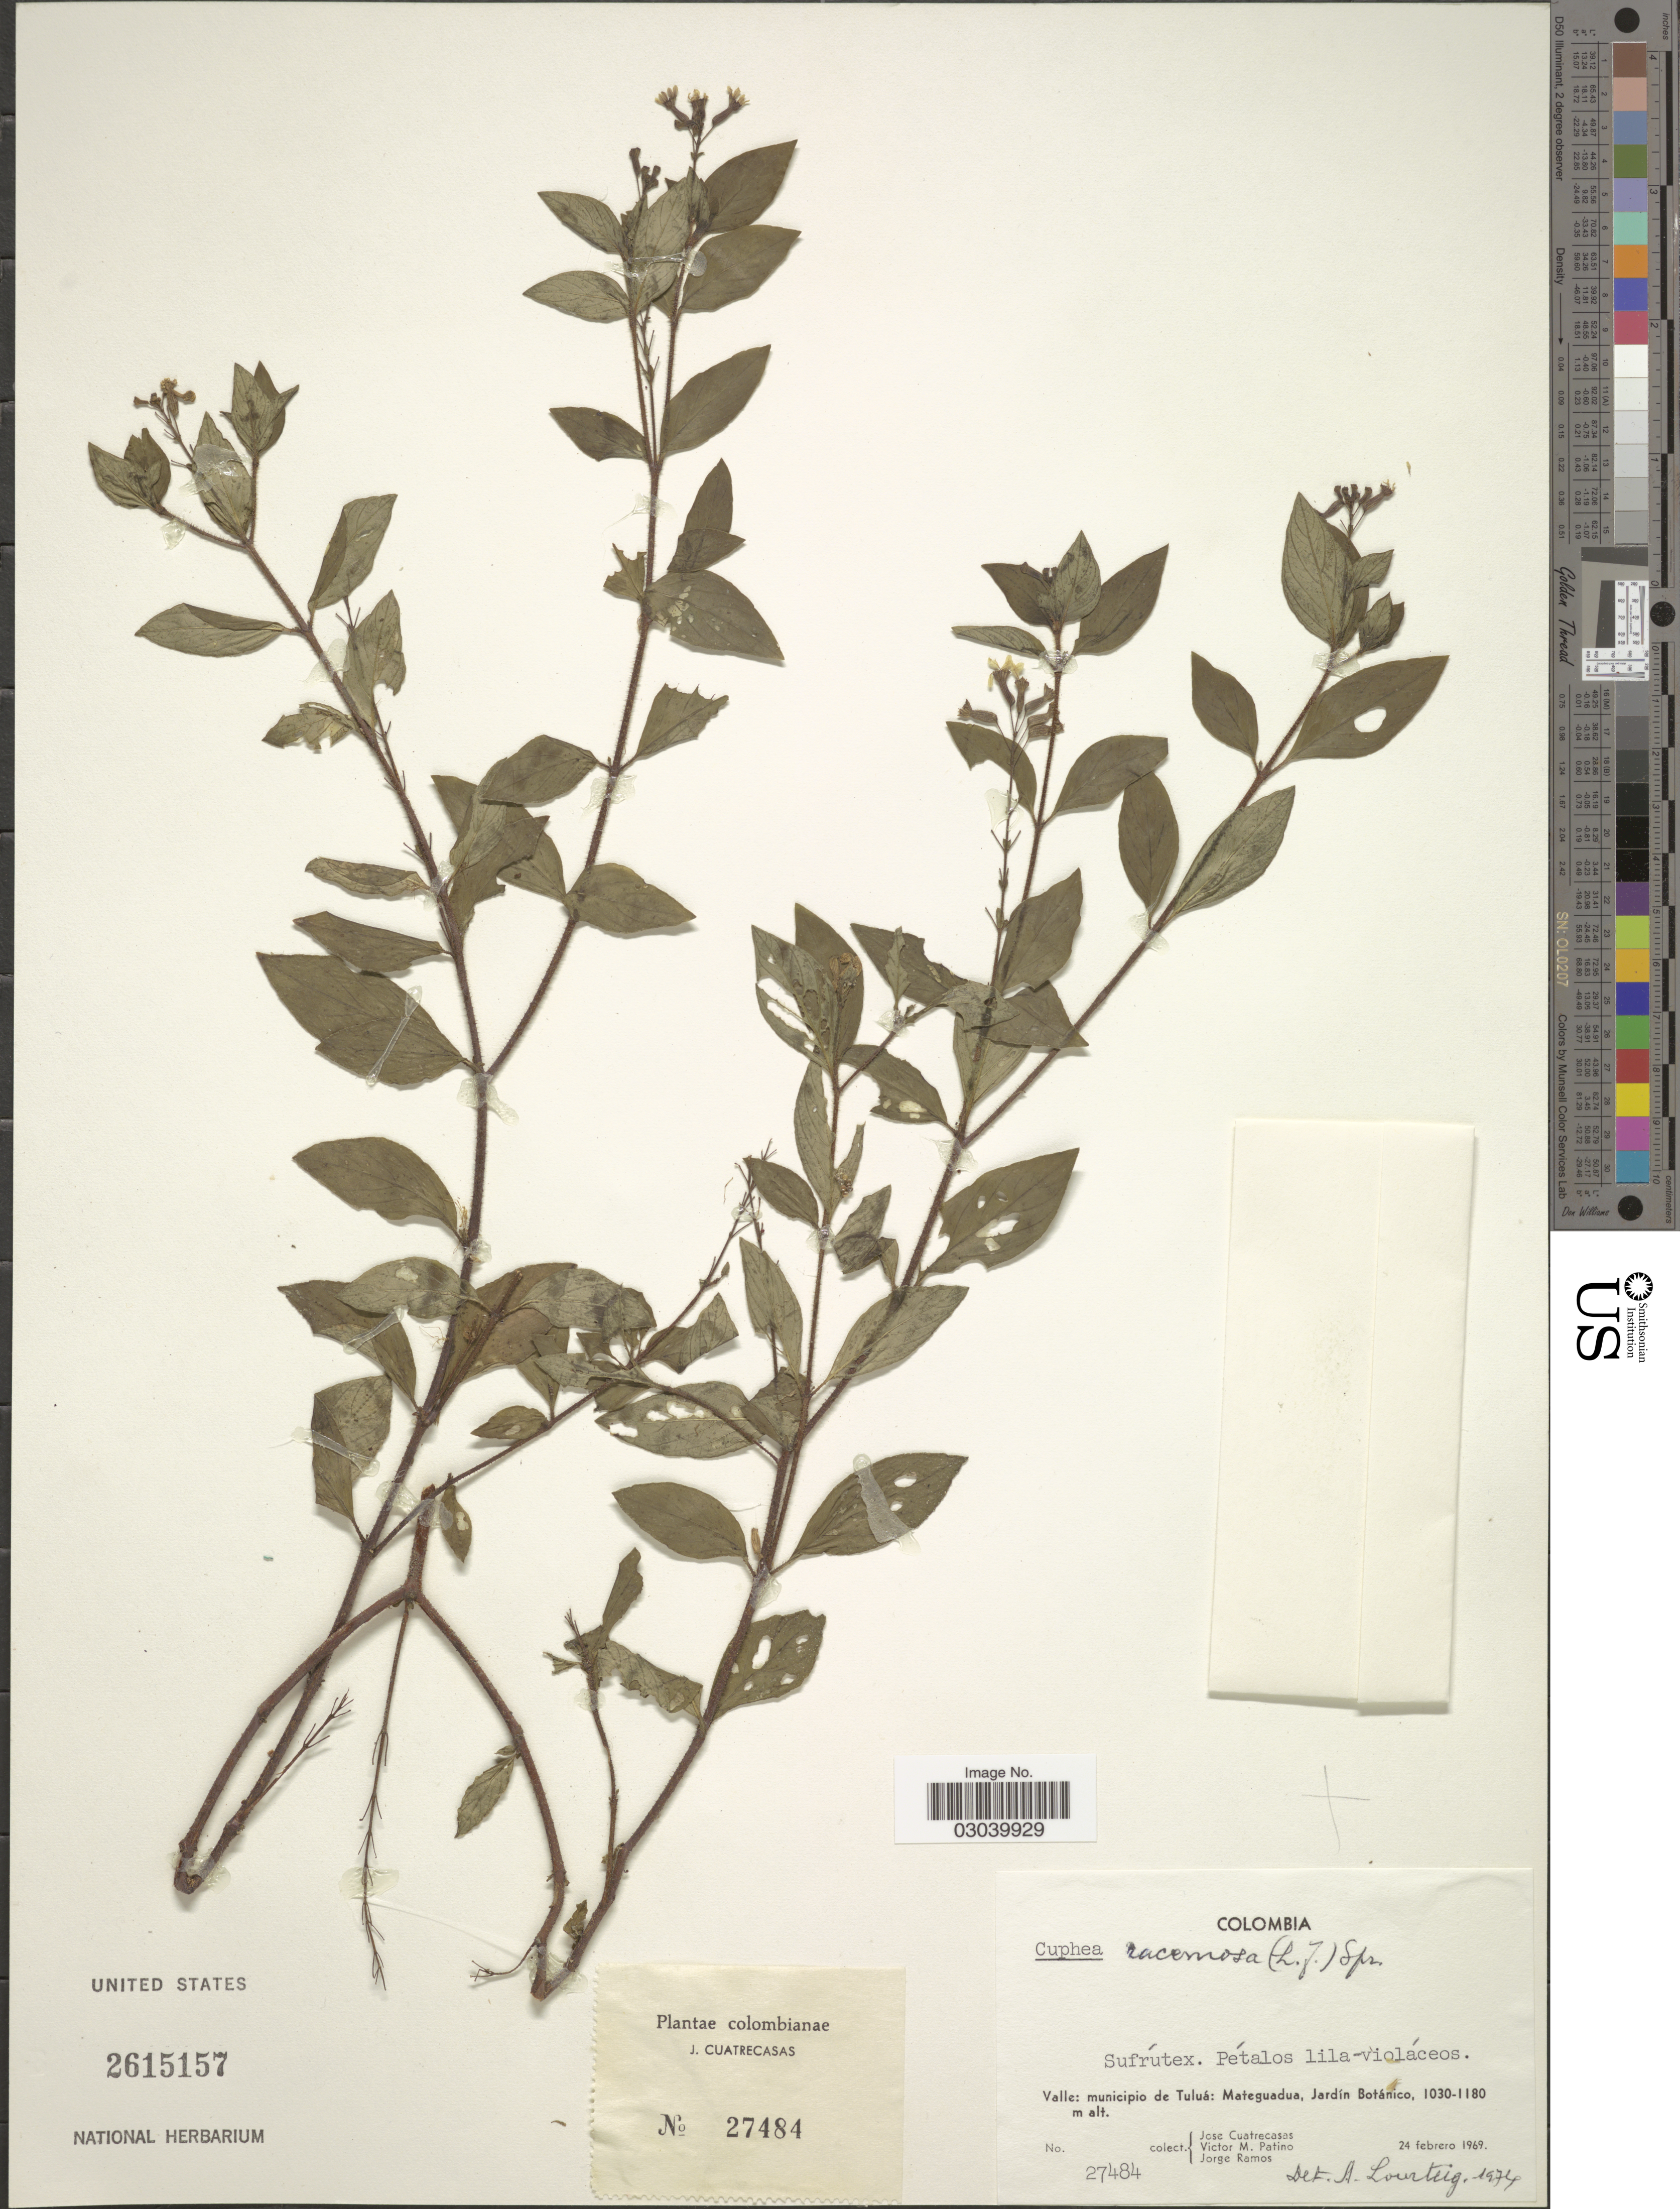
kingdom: Plantae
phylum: Tracheophyta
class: Magnoliopsida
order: Myrtales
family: Lythraceae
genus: Cuphea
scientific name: Cuphea racemosa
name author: (L. f.) Spreng.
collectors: J. Cuatrecasas, V. M. Patiño & J. Ramos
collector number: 27484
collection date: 1969-02-24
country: Colombia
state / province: Valle del Cauca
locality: Valle: municipio de Tuluá: Mateguadua, Jardín Botánico.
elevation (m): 1030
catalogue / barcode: US 2615157